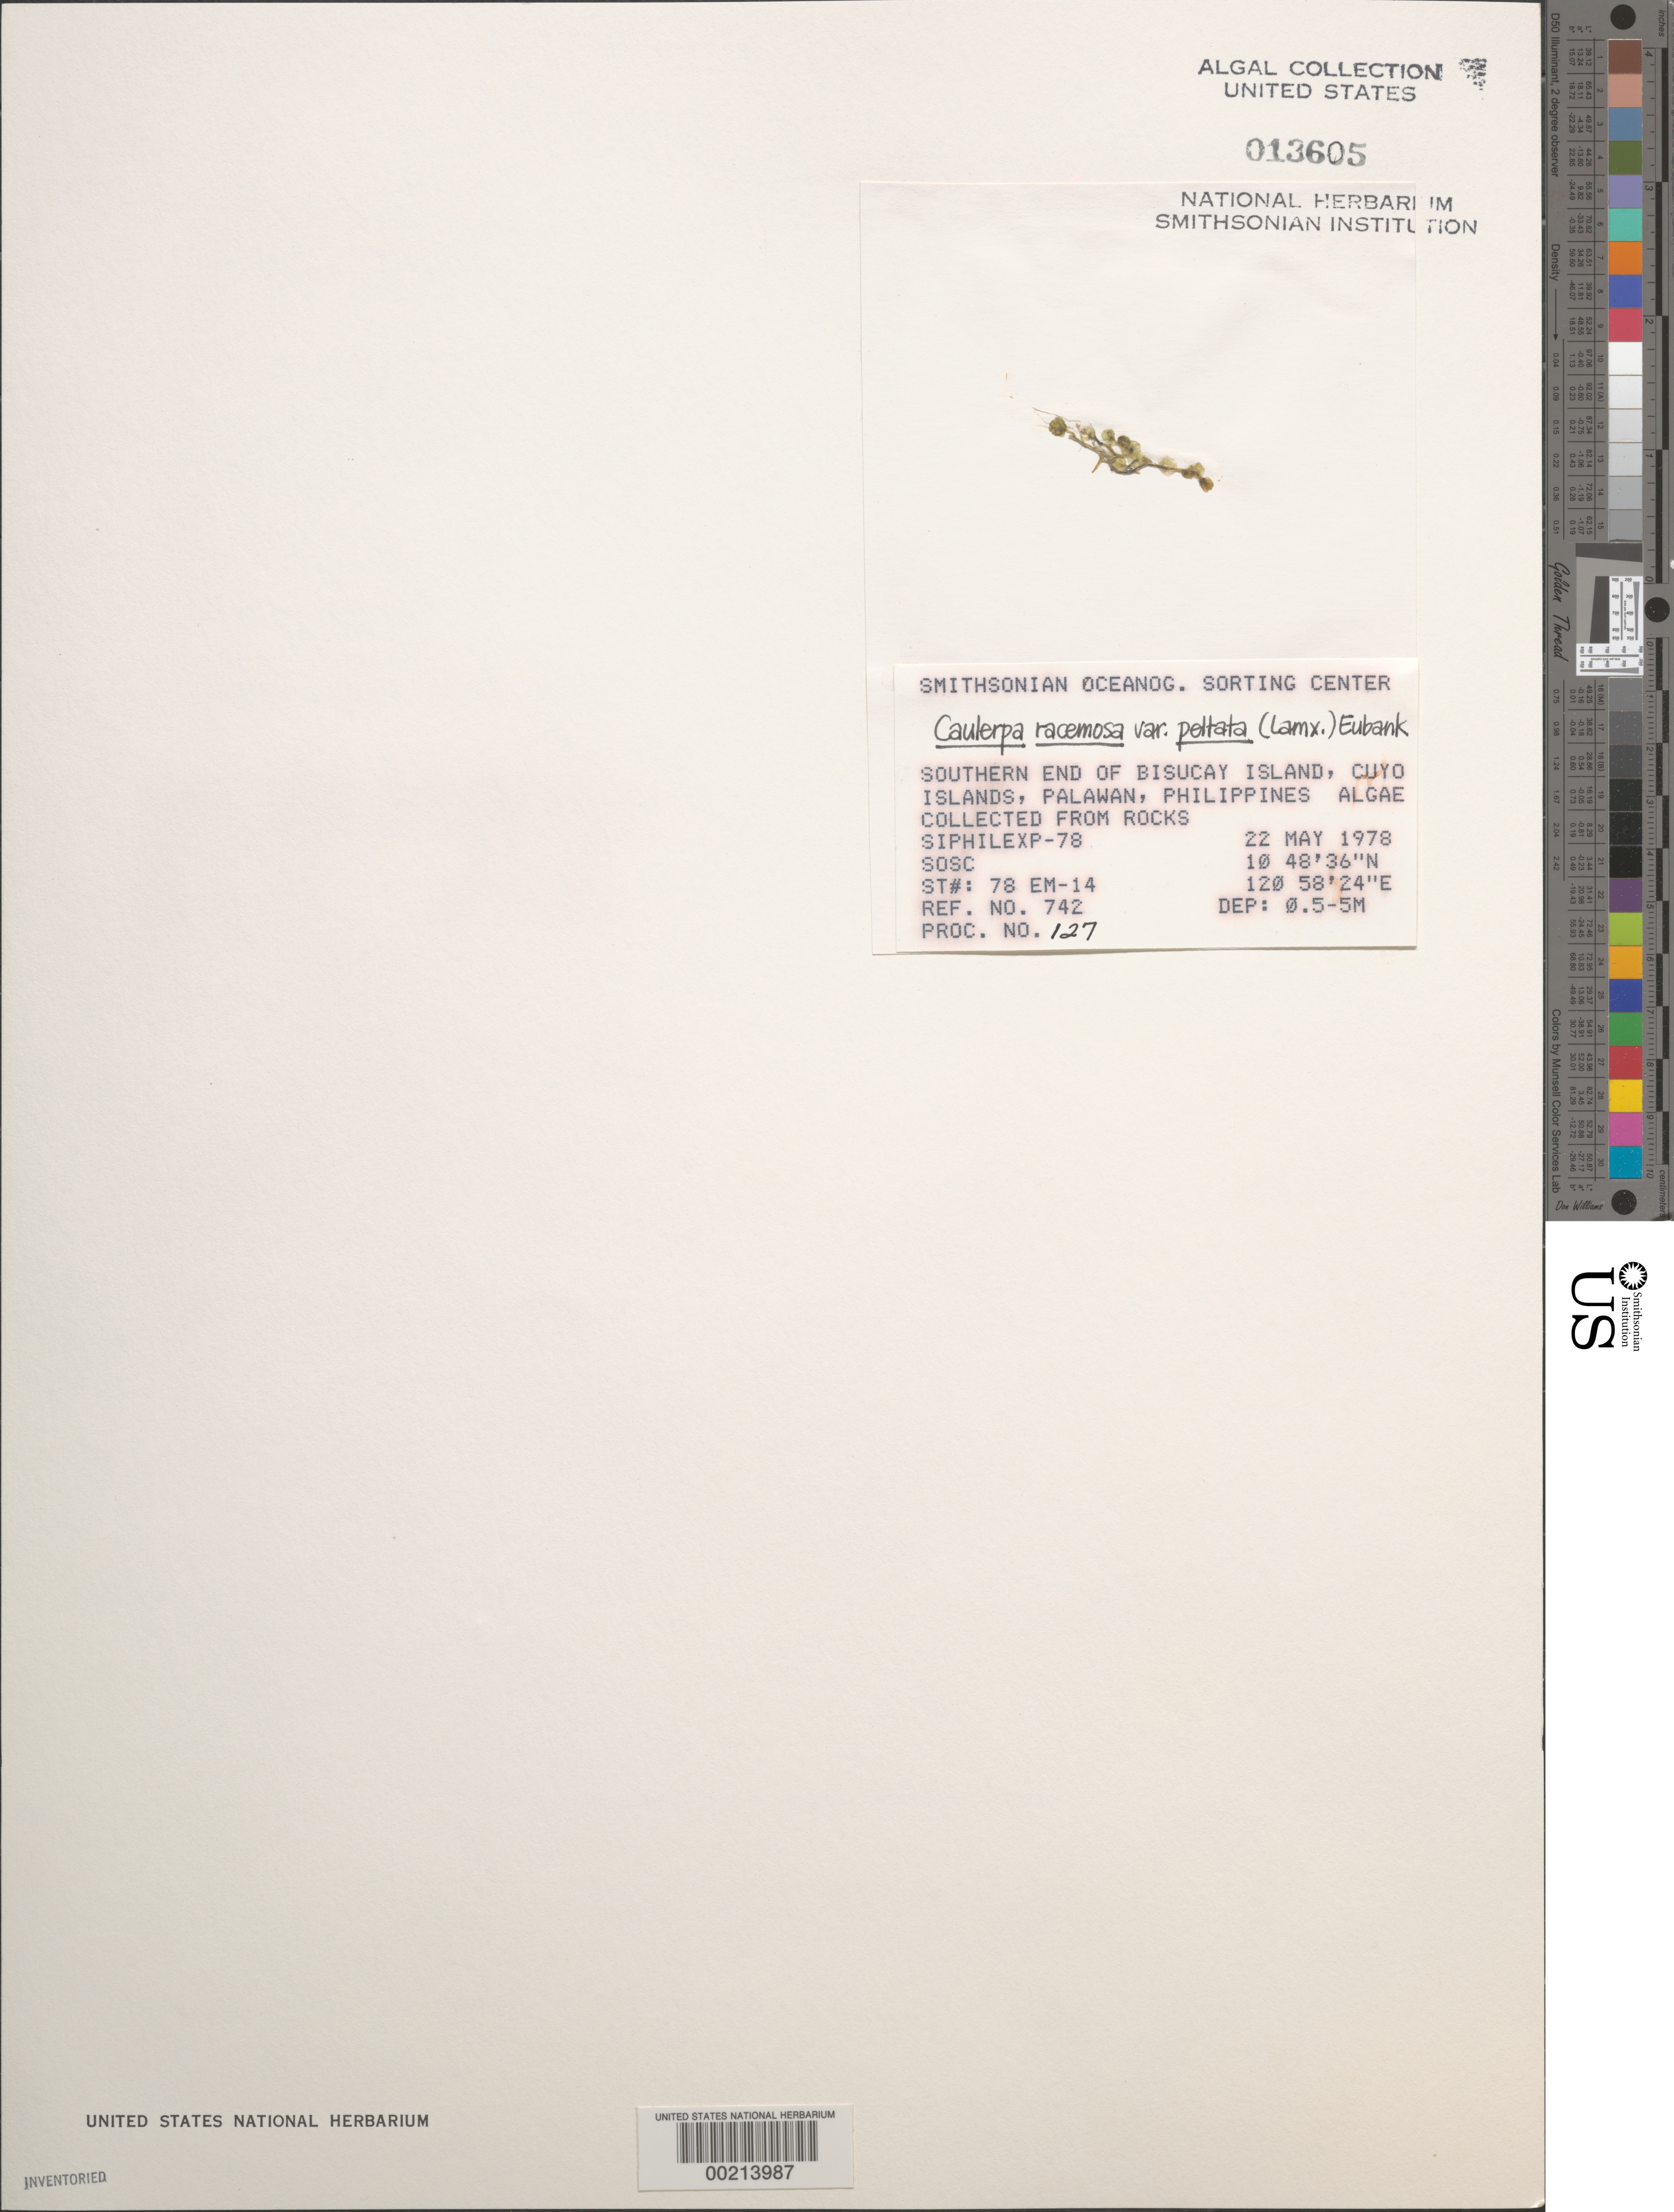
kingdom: Plantae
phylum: Chlorophyta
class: Ulvophyceae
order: Bryopsidales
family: Caulerpaceae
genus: Caulerpa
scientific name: Caulerpa racemosa var. peltata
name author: (J.V.Lamouroux) Eubank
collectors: SOSC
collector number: Station 78 Em-14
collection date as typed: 22 May 1978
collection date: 1978-05-22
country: Philippines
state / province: Mimaropa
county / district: Palawan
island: Bisucay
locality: Southern end of island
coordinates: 10 48' 36" N, 120 58' 24" E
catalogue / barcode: US 13605